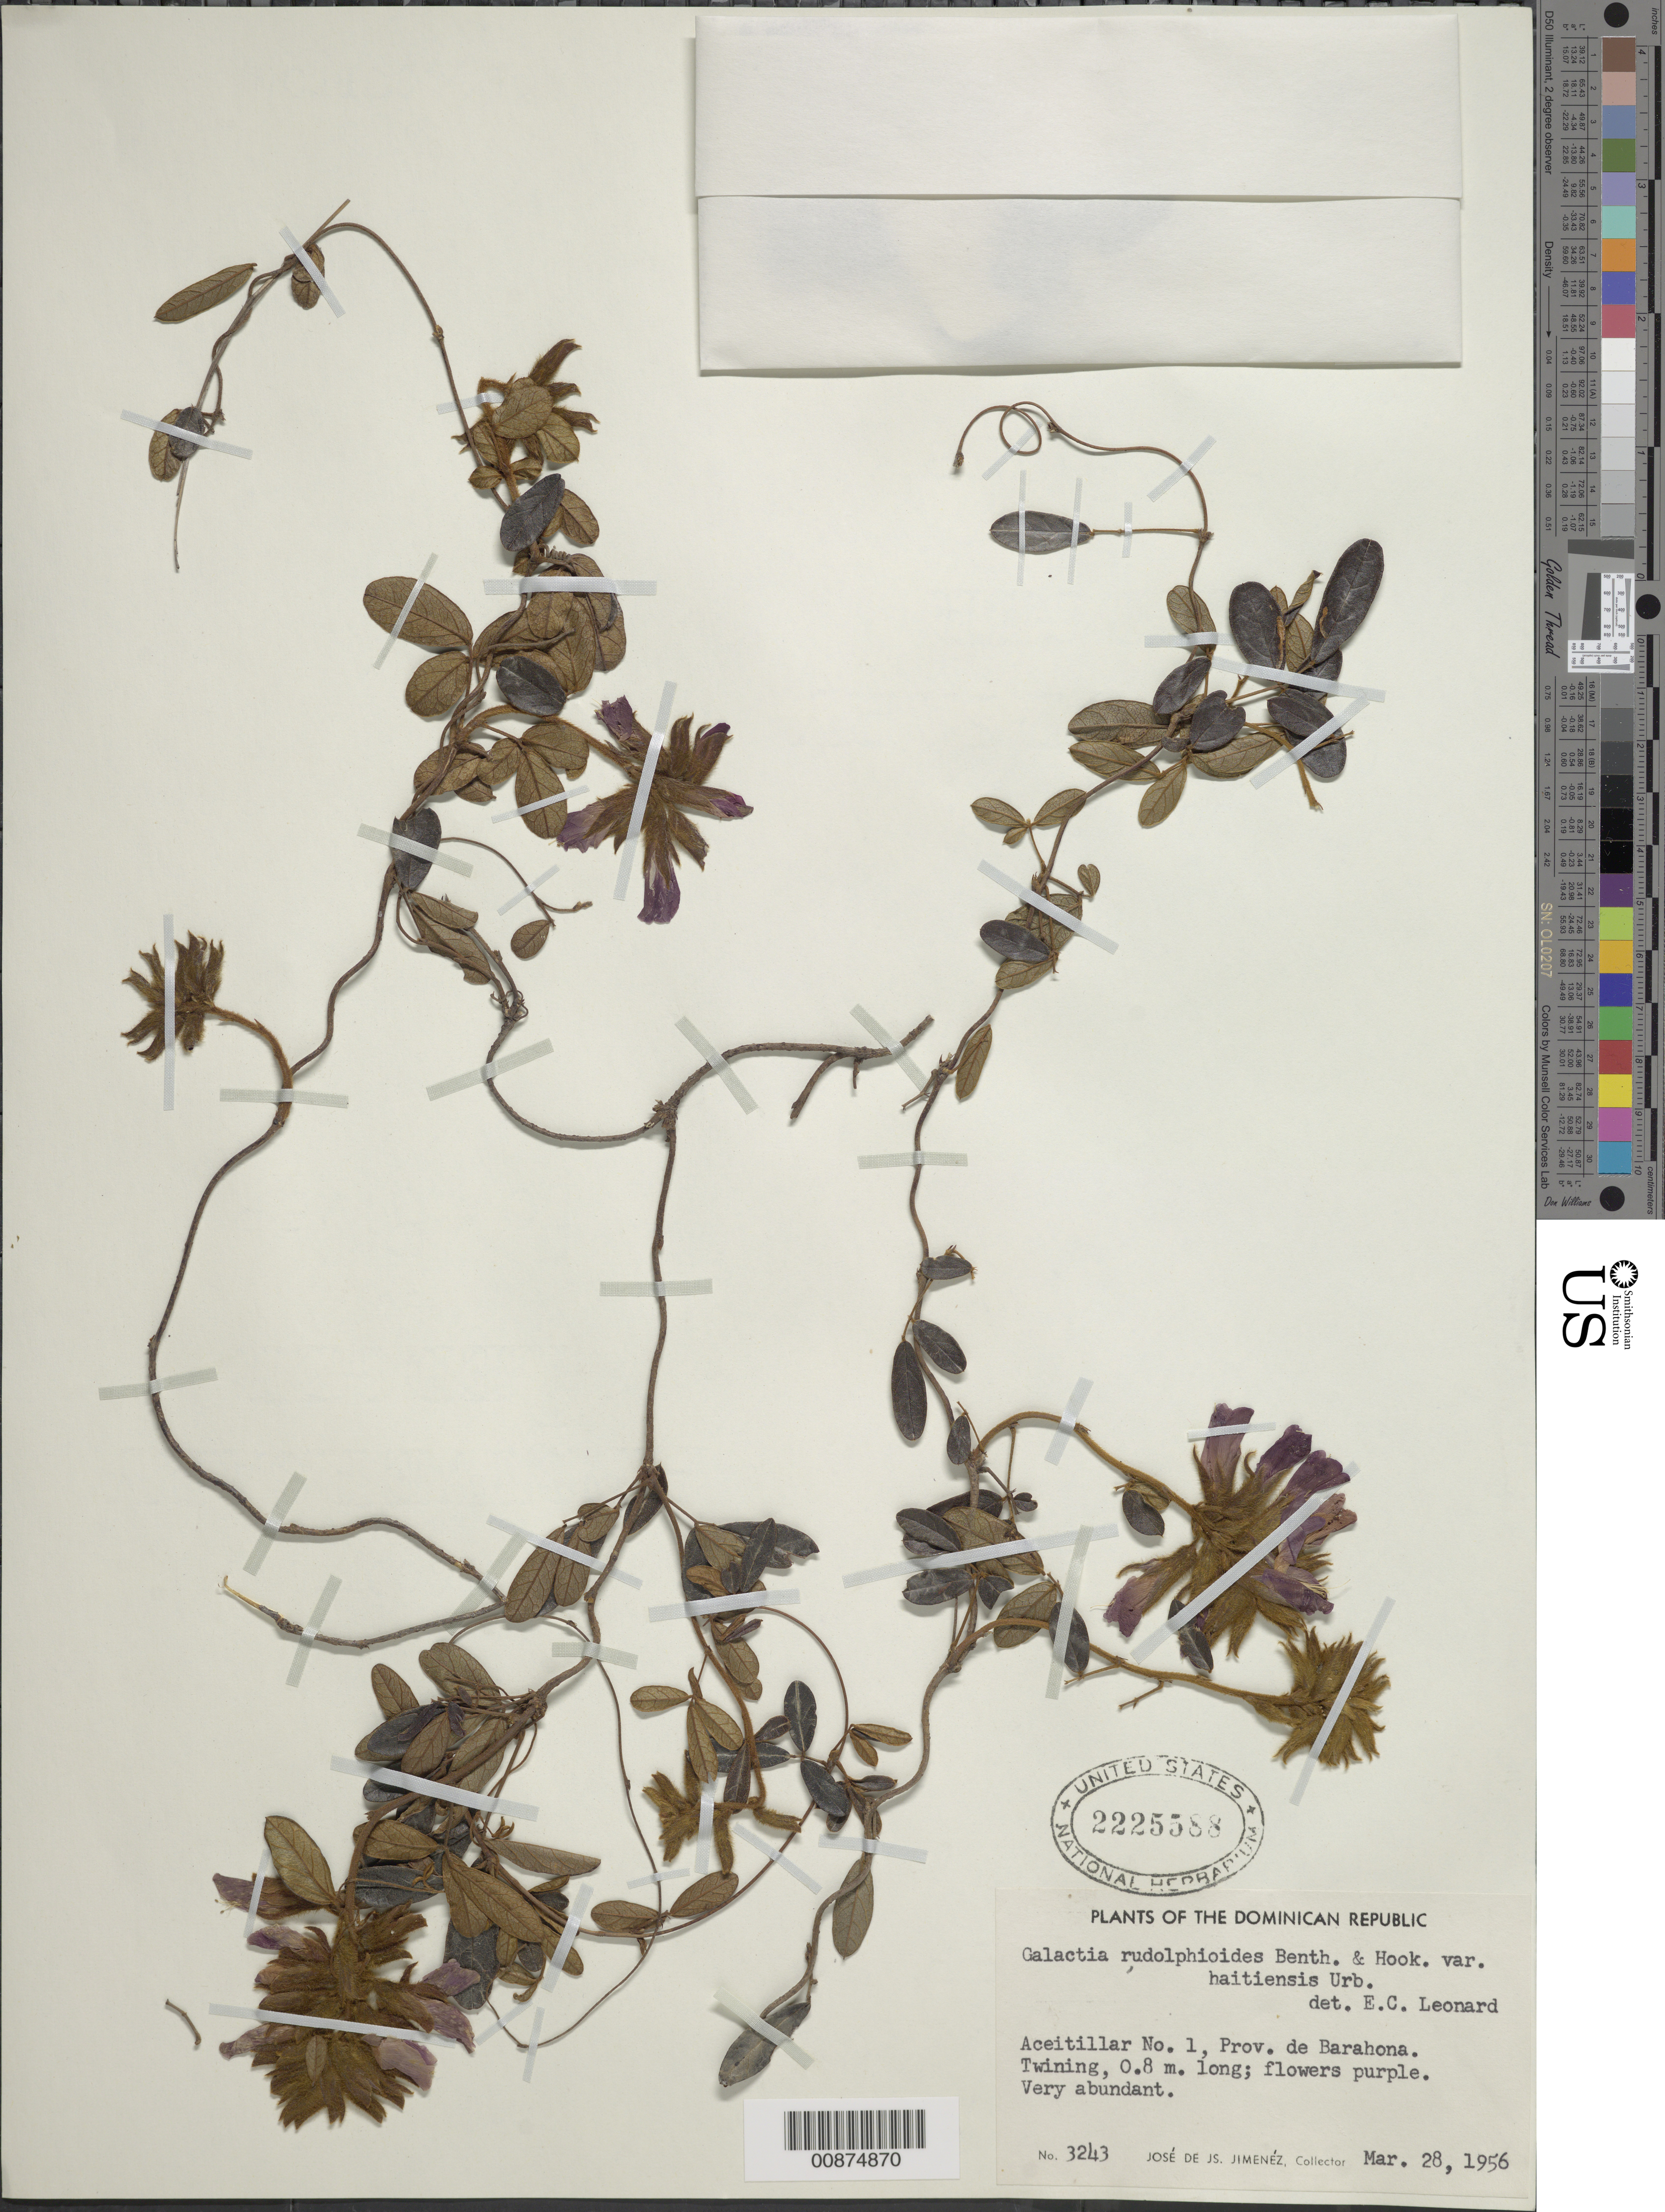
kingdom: Plantae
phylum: Tracheophyta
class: Magnoliopsida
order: Fabales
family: Fabaceae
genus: Rhodopis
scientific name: Rhodopis rudolphioides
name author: (Griseb.) L.P. Queiroz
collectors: J. J. Jiménez Almonte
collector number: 3243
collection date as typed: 28 Mar 1956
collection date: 1956-03-28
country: Dominican Republic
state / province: Barahona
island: Hispaniola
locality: Aceitillar No. 1.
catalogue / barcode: US 2225588